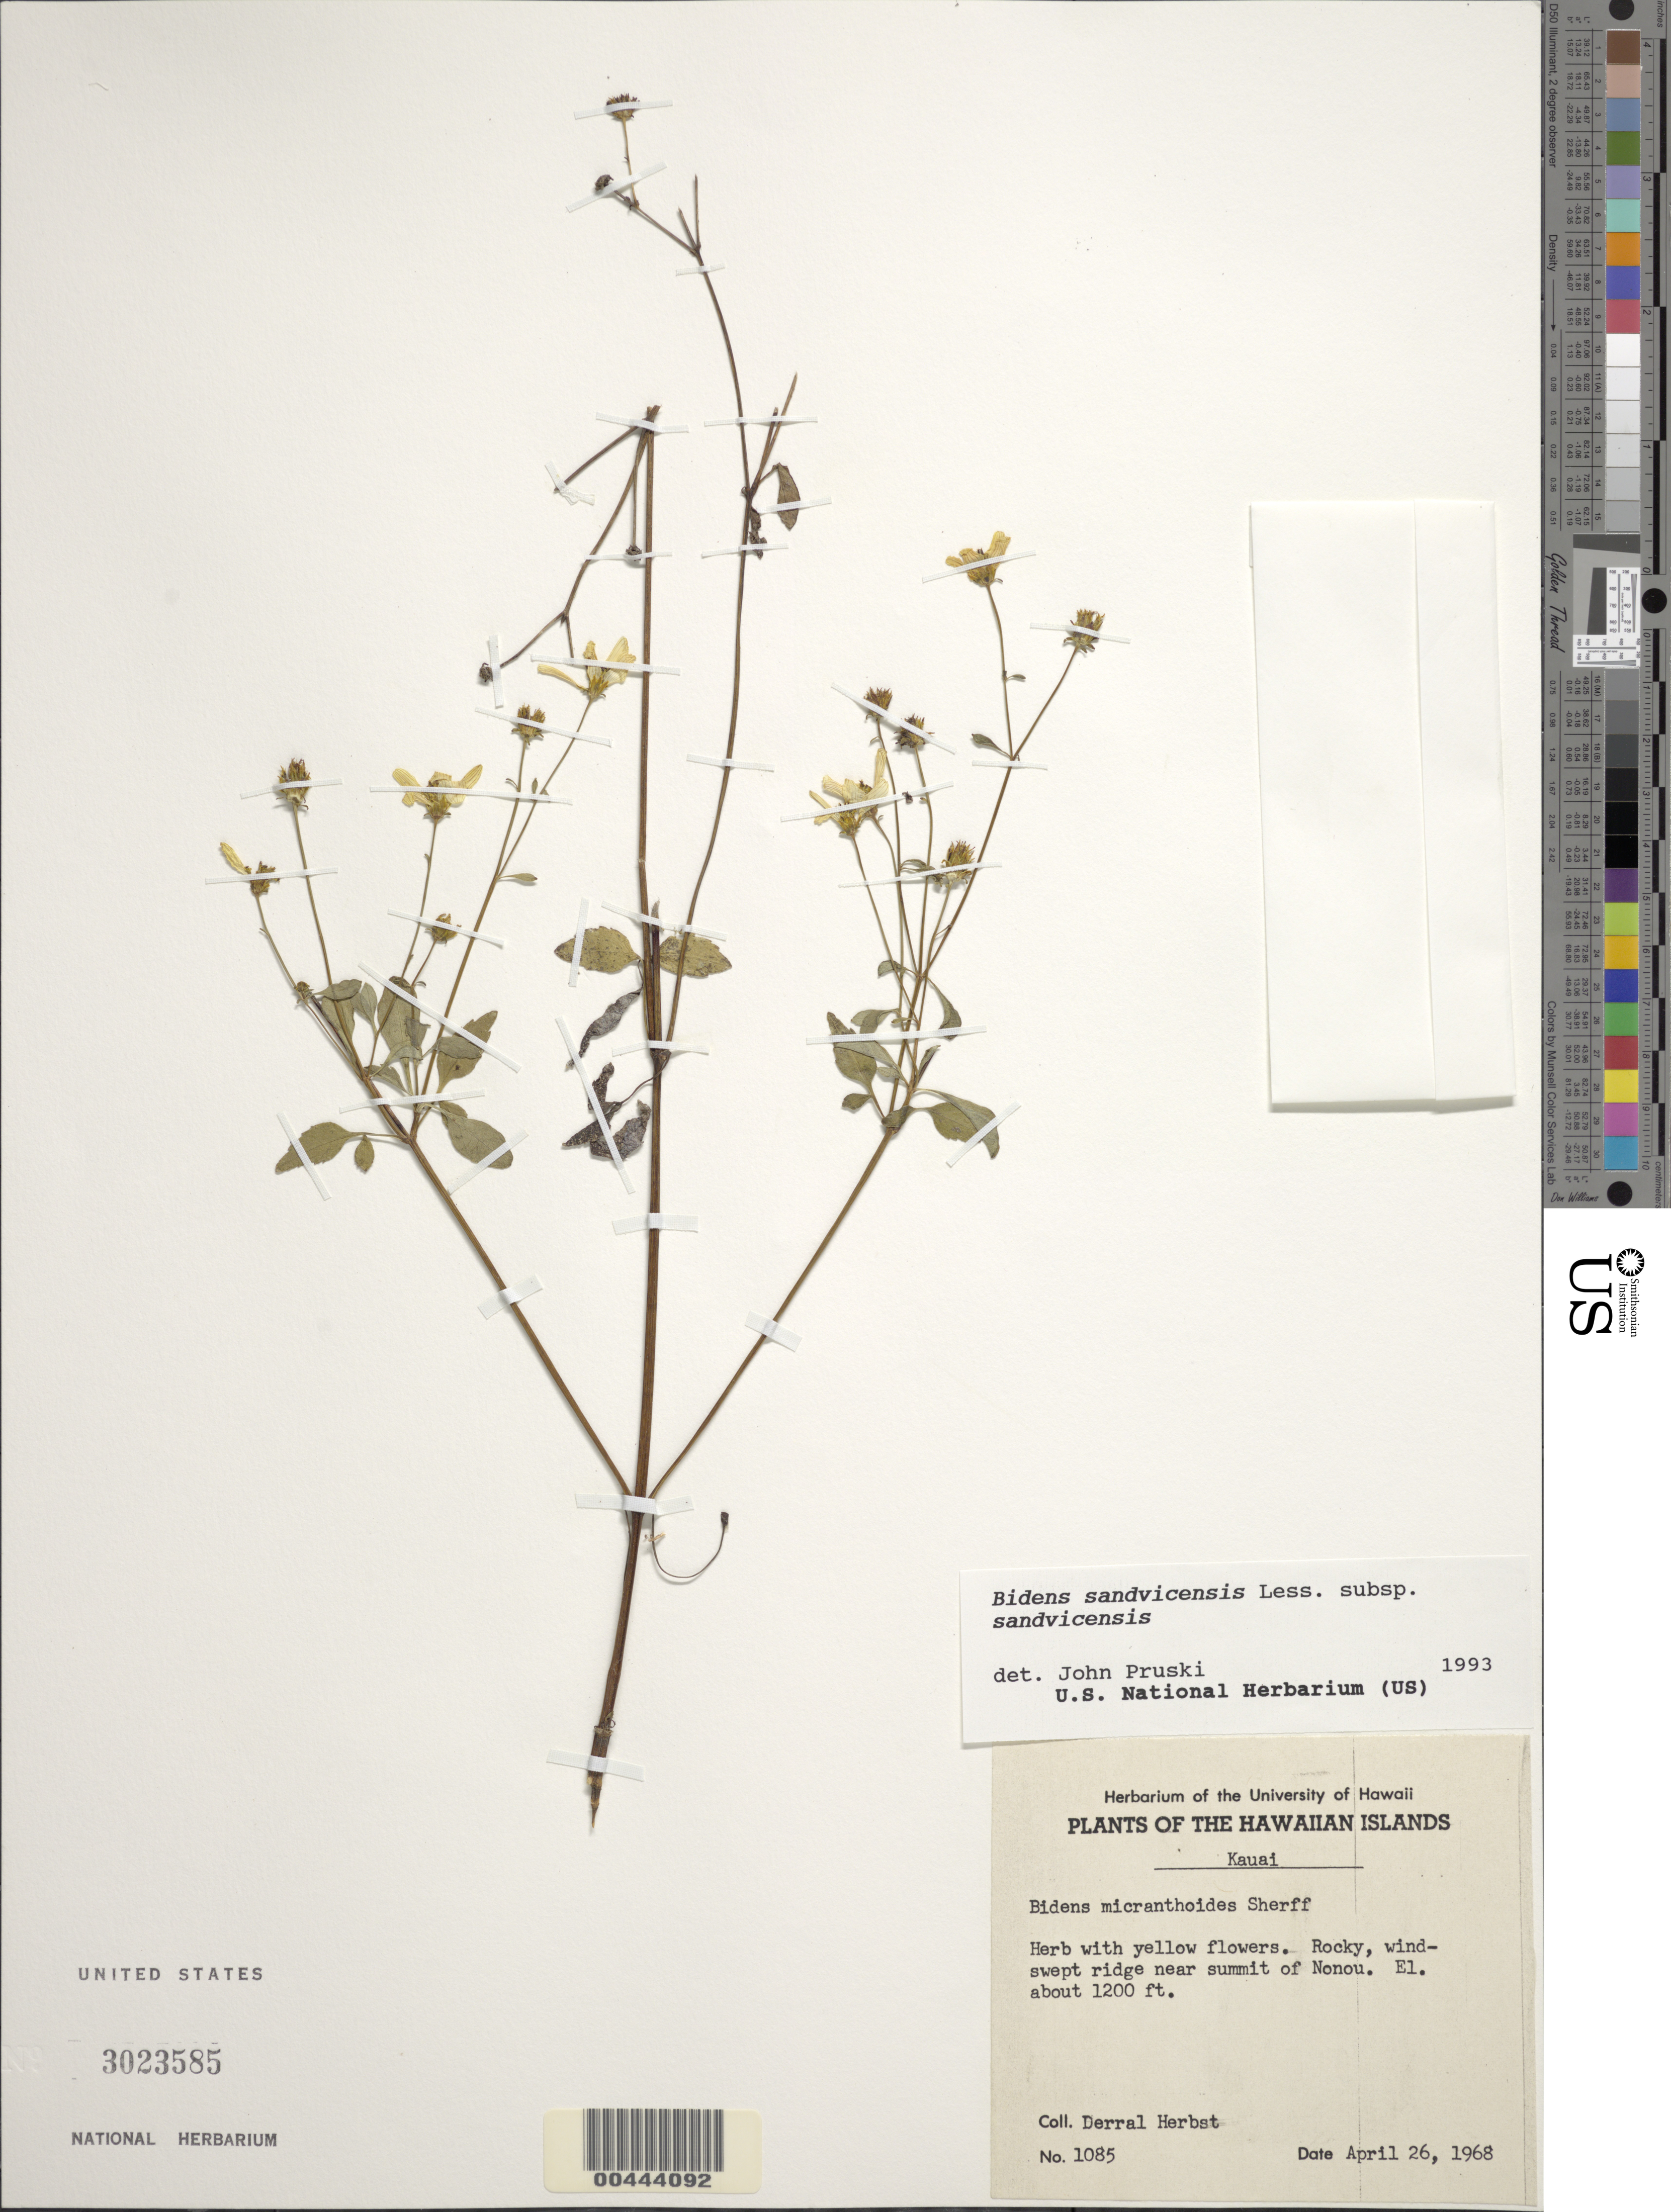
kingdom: Plantae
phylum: Tracheophyta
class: Magnoliopsida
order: Asterales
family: Asteraceae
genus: Bidens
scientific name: Bidens sandvicensis subsp. sandvicensis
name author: Less.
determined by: Pruski, J. F.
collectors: D. R. Herbst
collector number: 1085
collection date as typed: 26 Apr 1968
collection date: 1968-04-26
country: United States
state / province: Hawaii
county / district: Kauai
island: Kaua'i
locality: Ridge near summit of Nonou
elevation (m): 366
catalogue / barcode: US 3023585